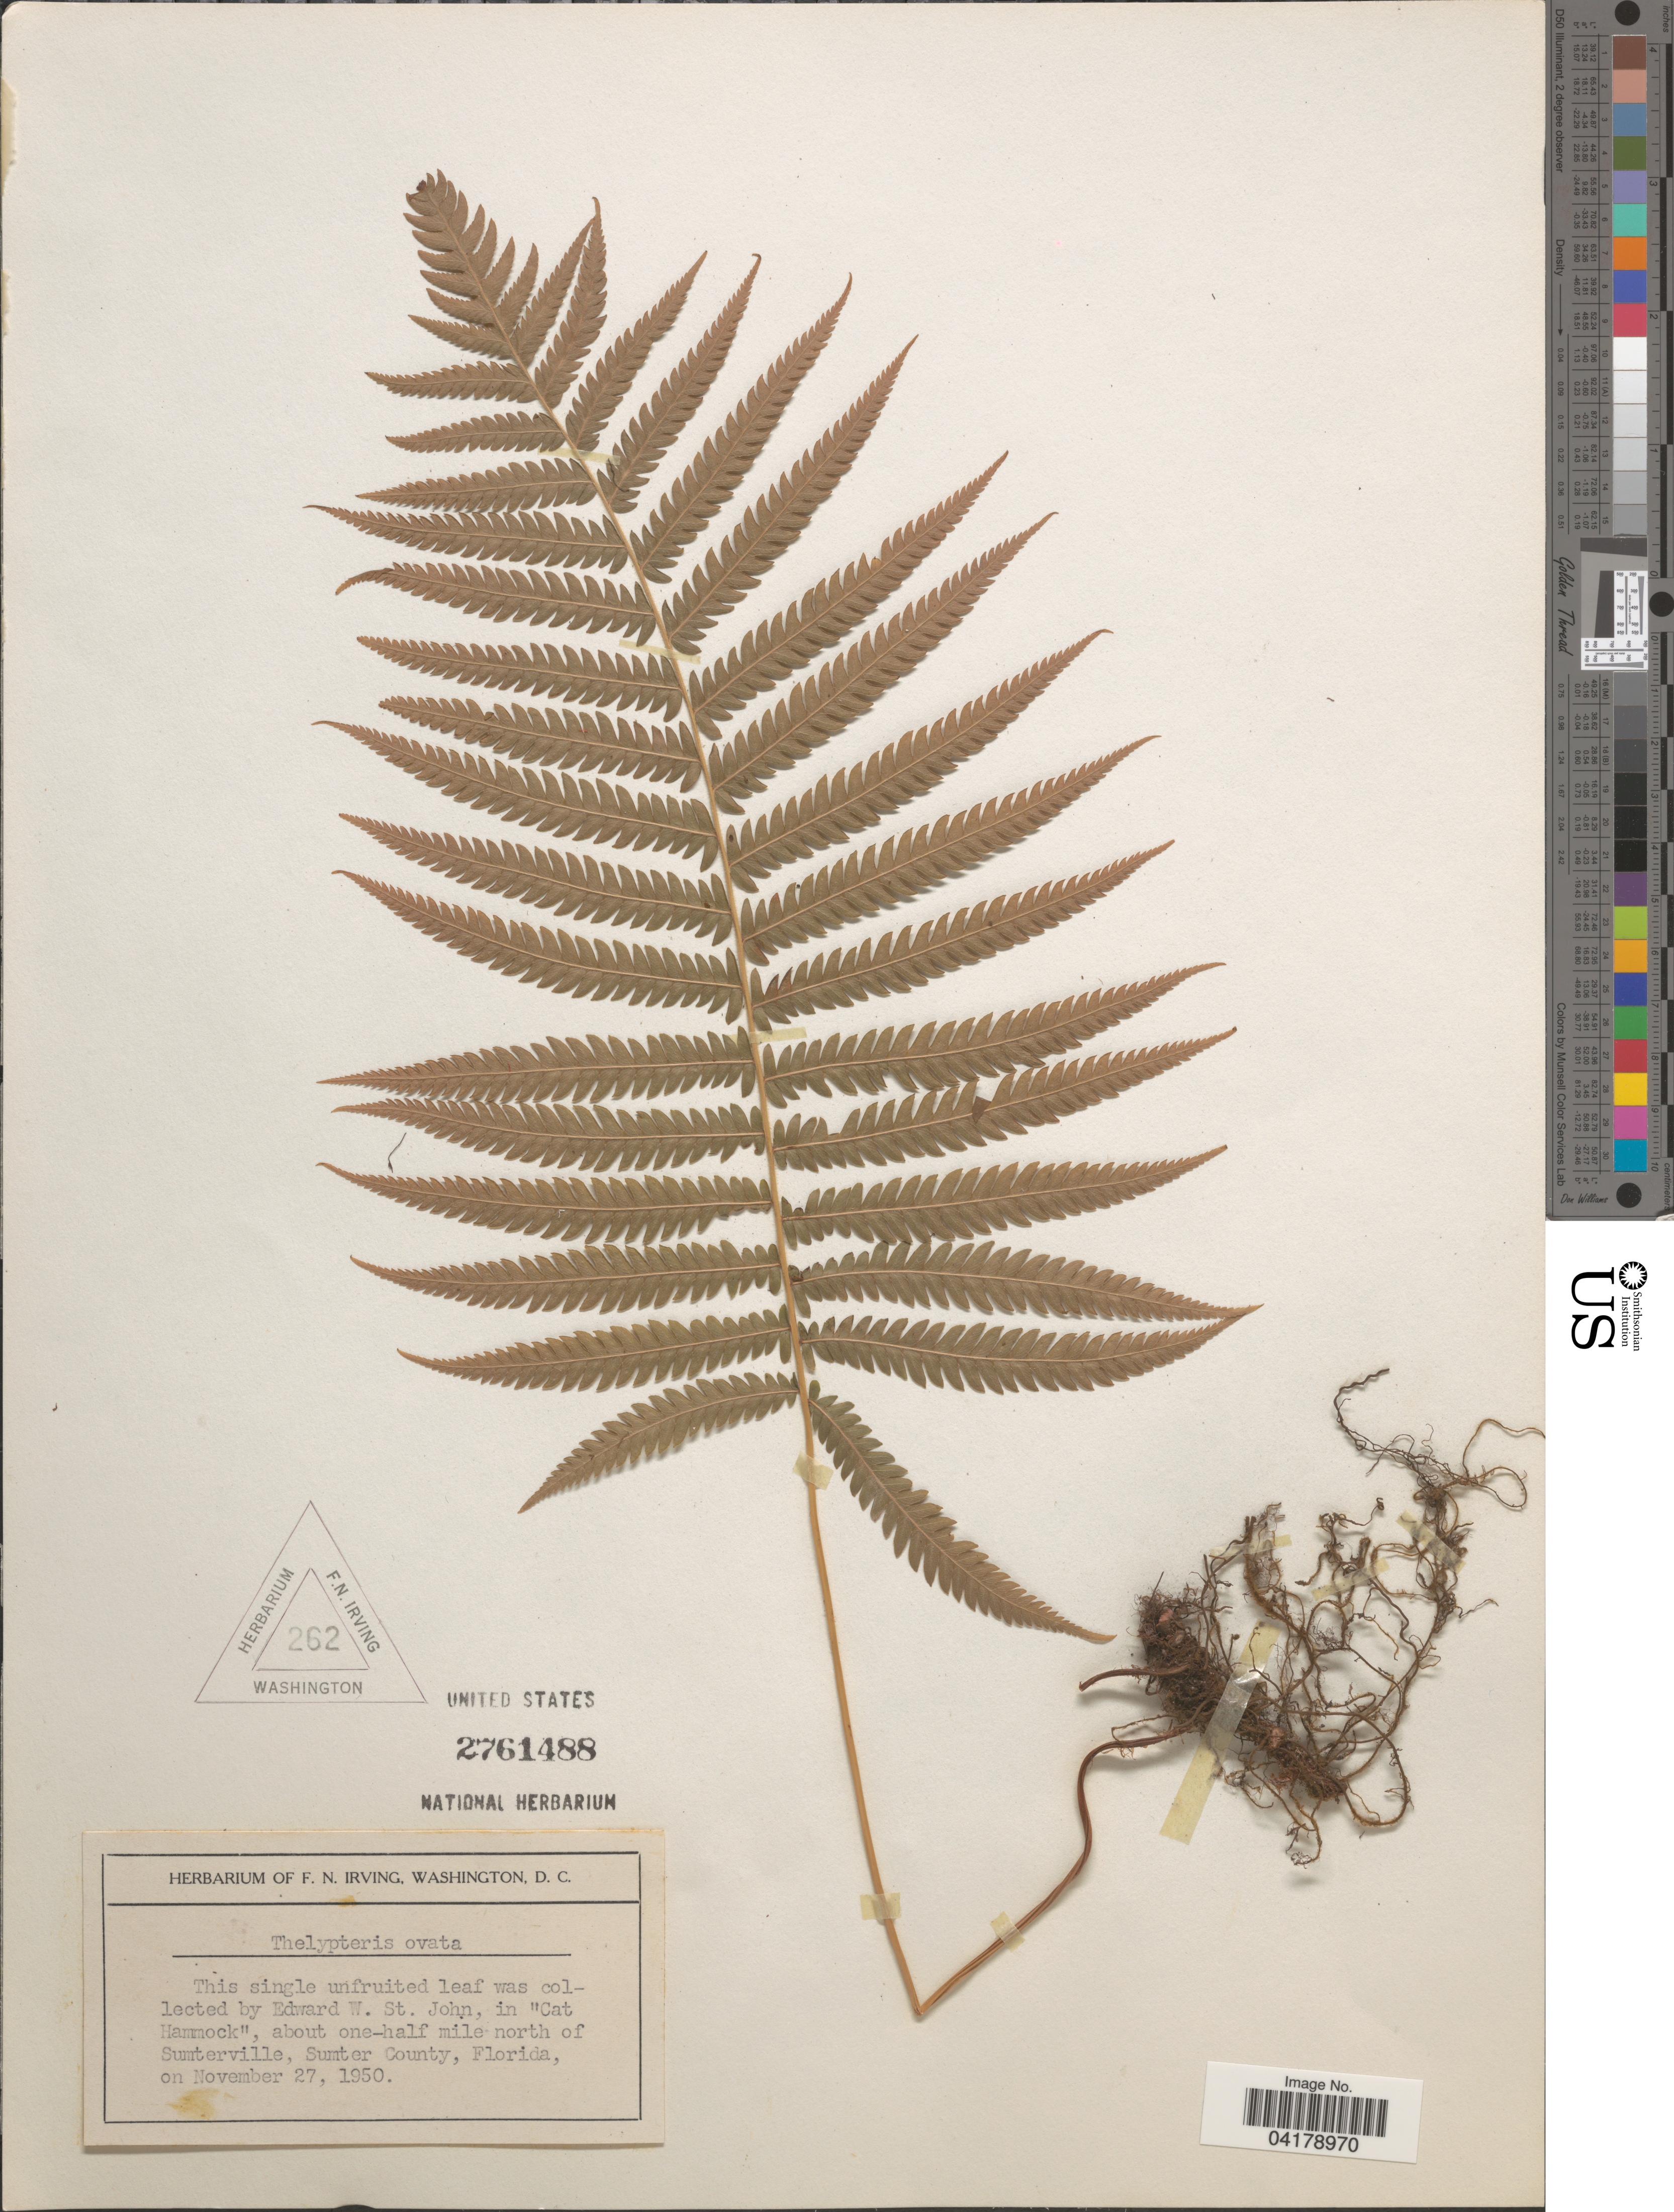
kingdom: Plantae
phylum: Tracheophyta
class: Polypodiopsida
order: Polypodiales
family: Thelypteridaceae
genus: Thelypteris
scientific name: Thelypteris ovata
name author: R.P. St. John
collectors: E. St. John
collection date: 1950-11-27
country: United States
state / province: Florida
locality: In "Cat Hammock", about one-half mile north of Sumterville, Sumter County.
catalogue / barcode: US 2761488